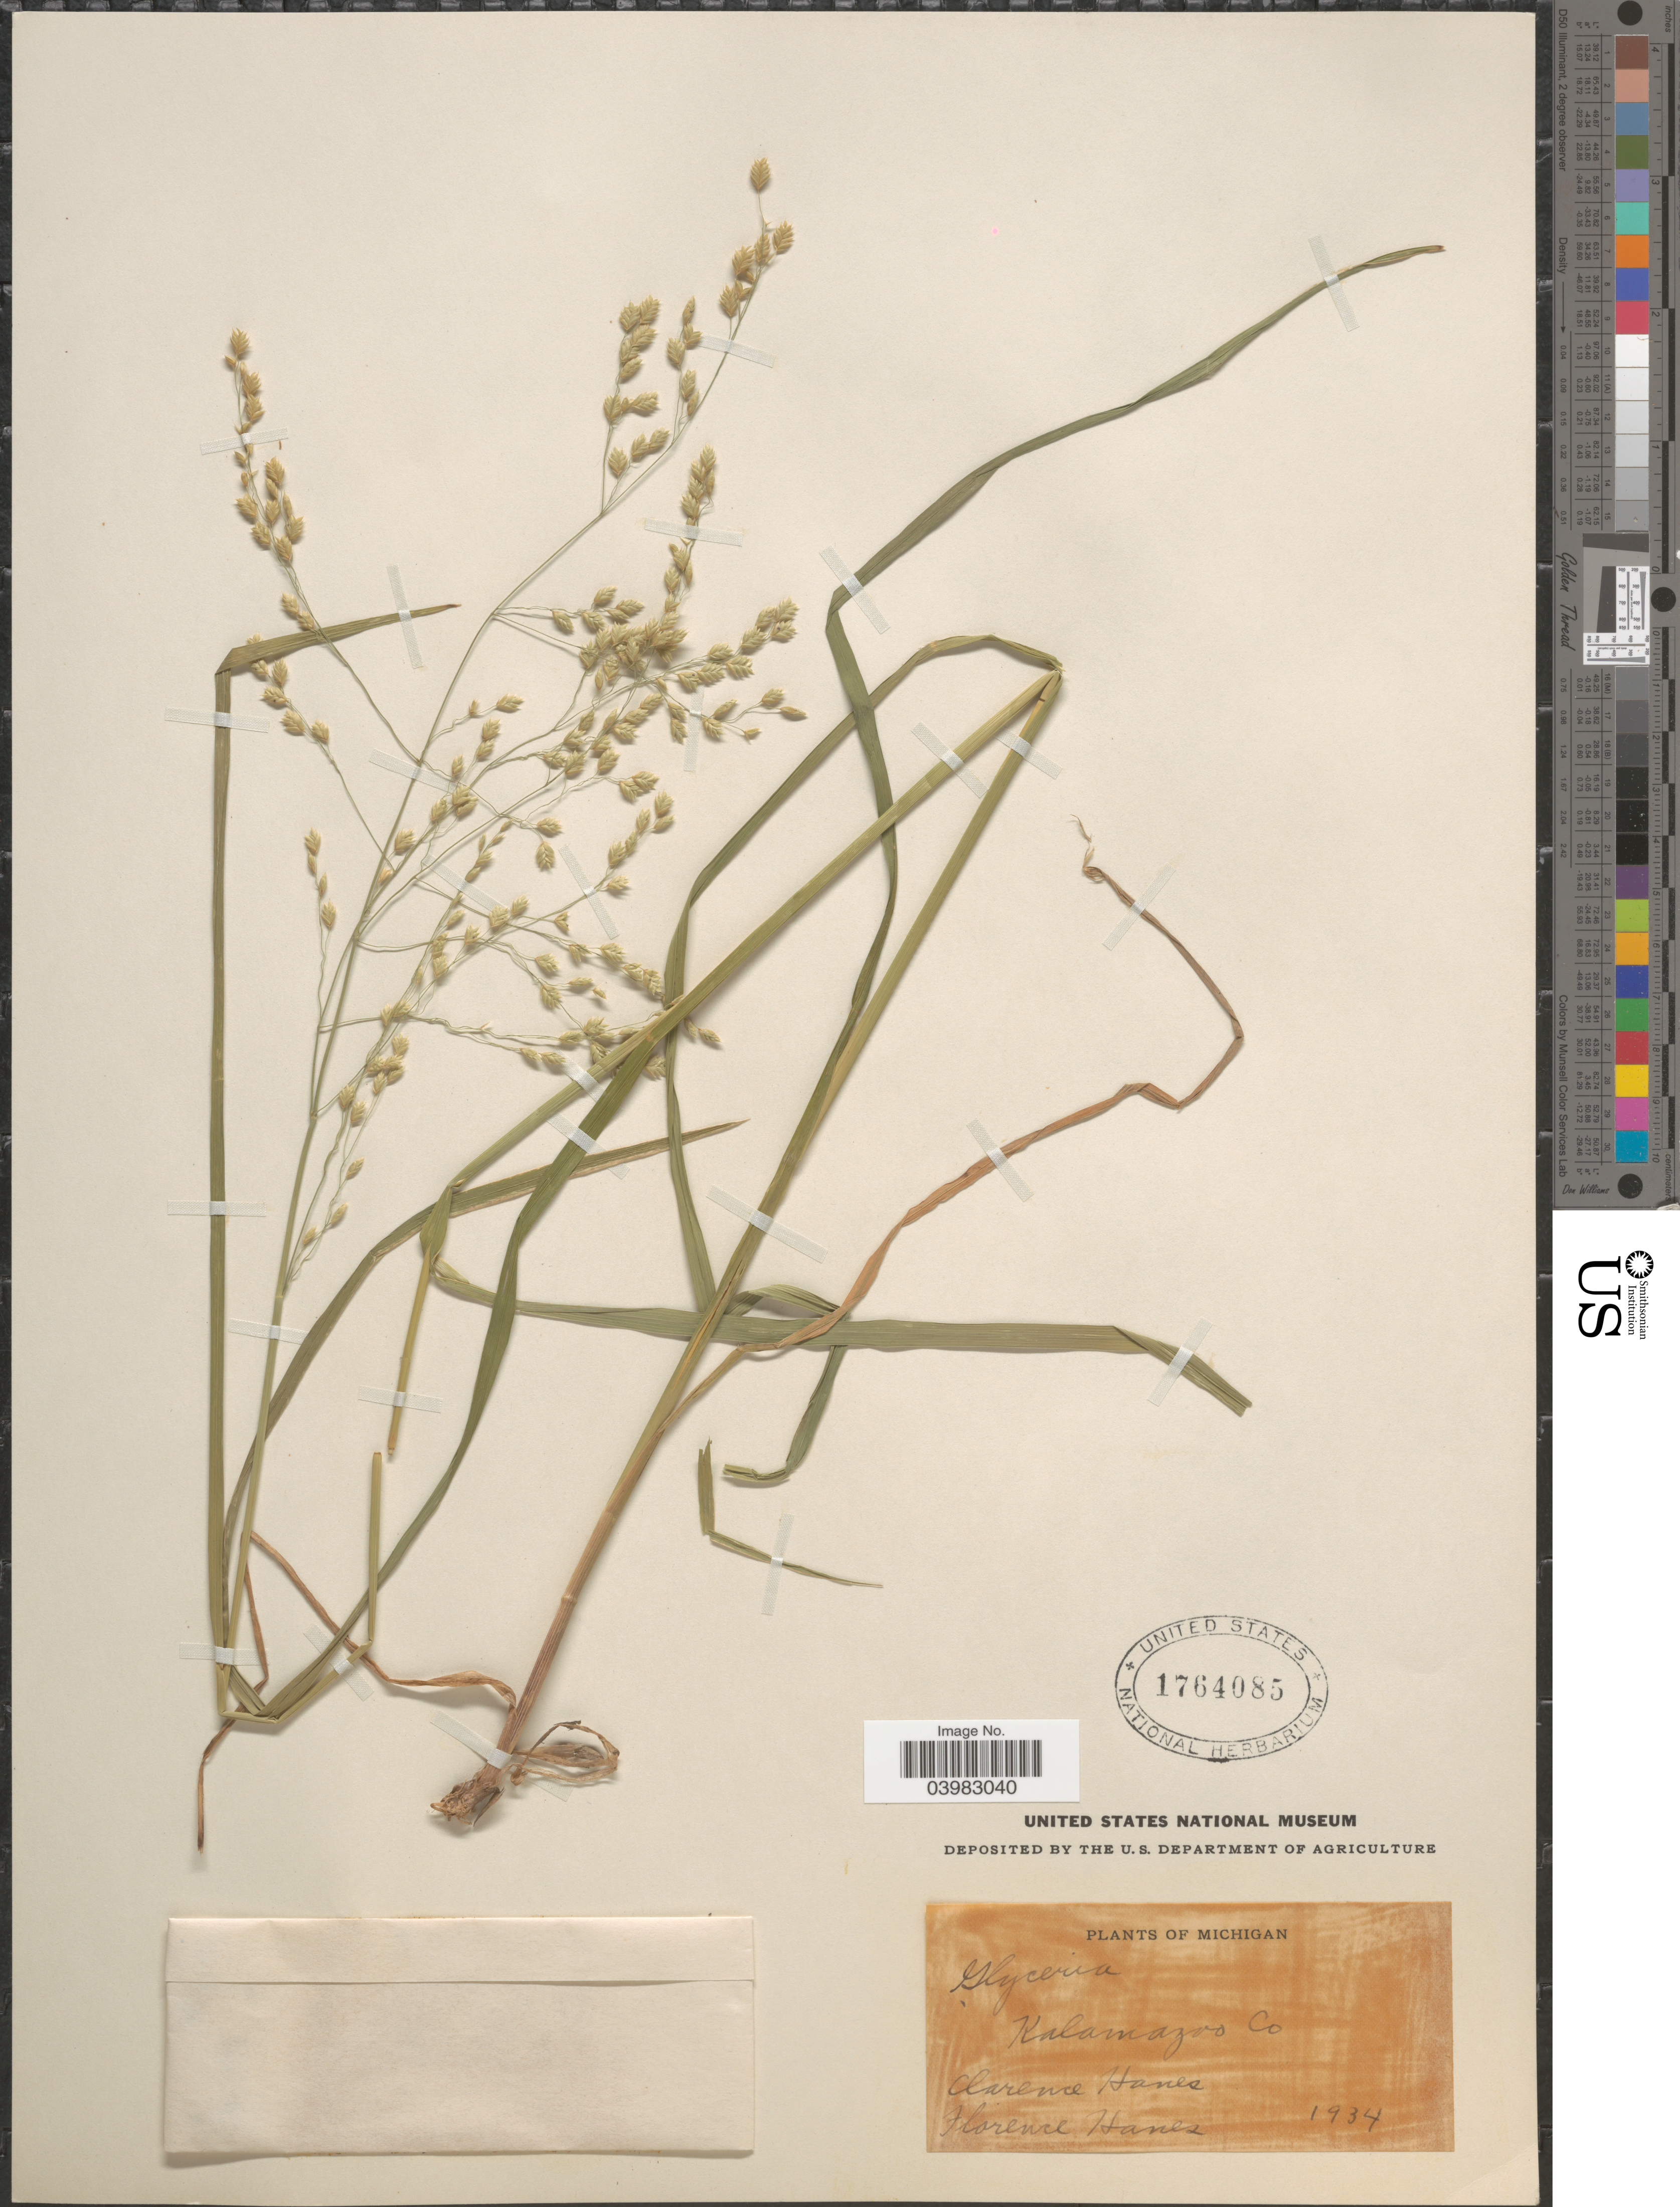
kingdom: Plantae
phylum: Tracheophyta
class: Liliopsida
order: Poales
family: Poaceae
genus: Glyceria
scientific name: Glyceria canadensis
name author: (Michx.) Trin.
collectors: C. Hanes & F. Hanes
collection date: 1934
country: United States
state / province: Michigan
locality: Kalamazoo Co.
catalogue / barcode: US 1764085